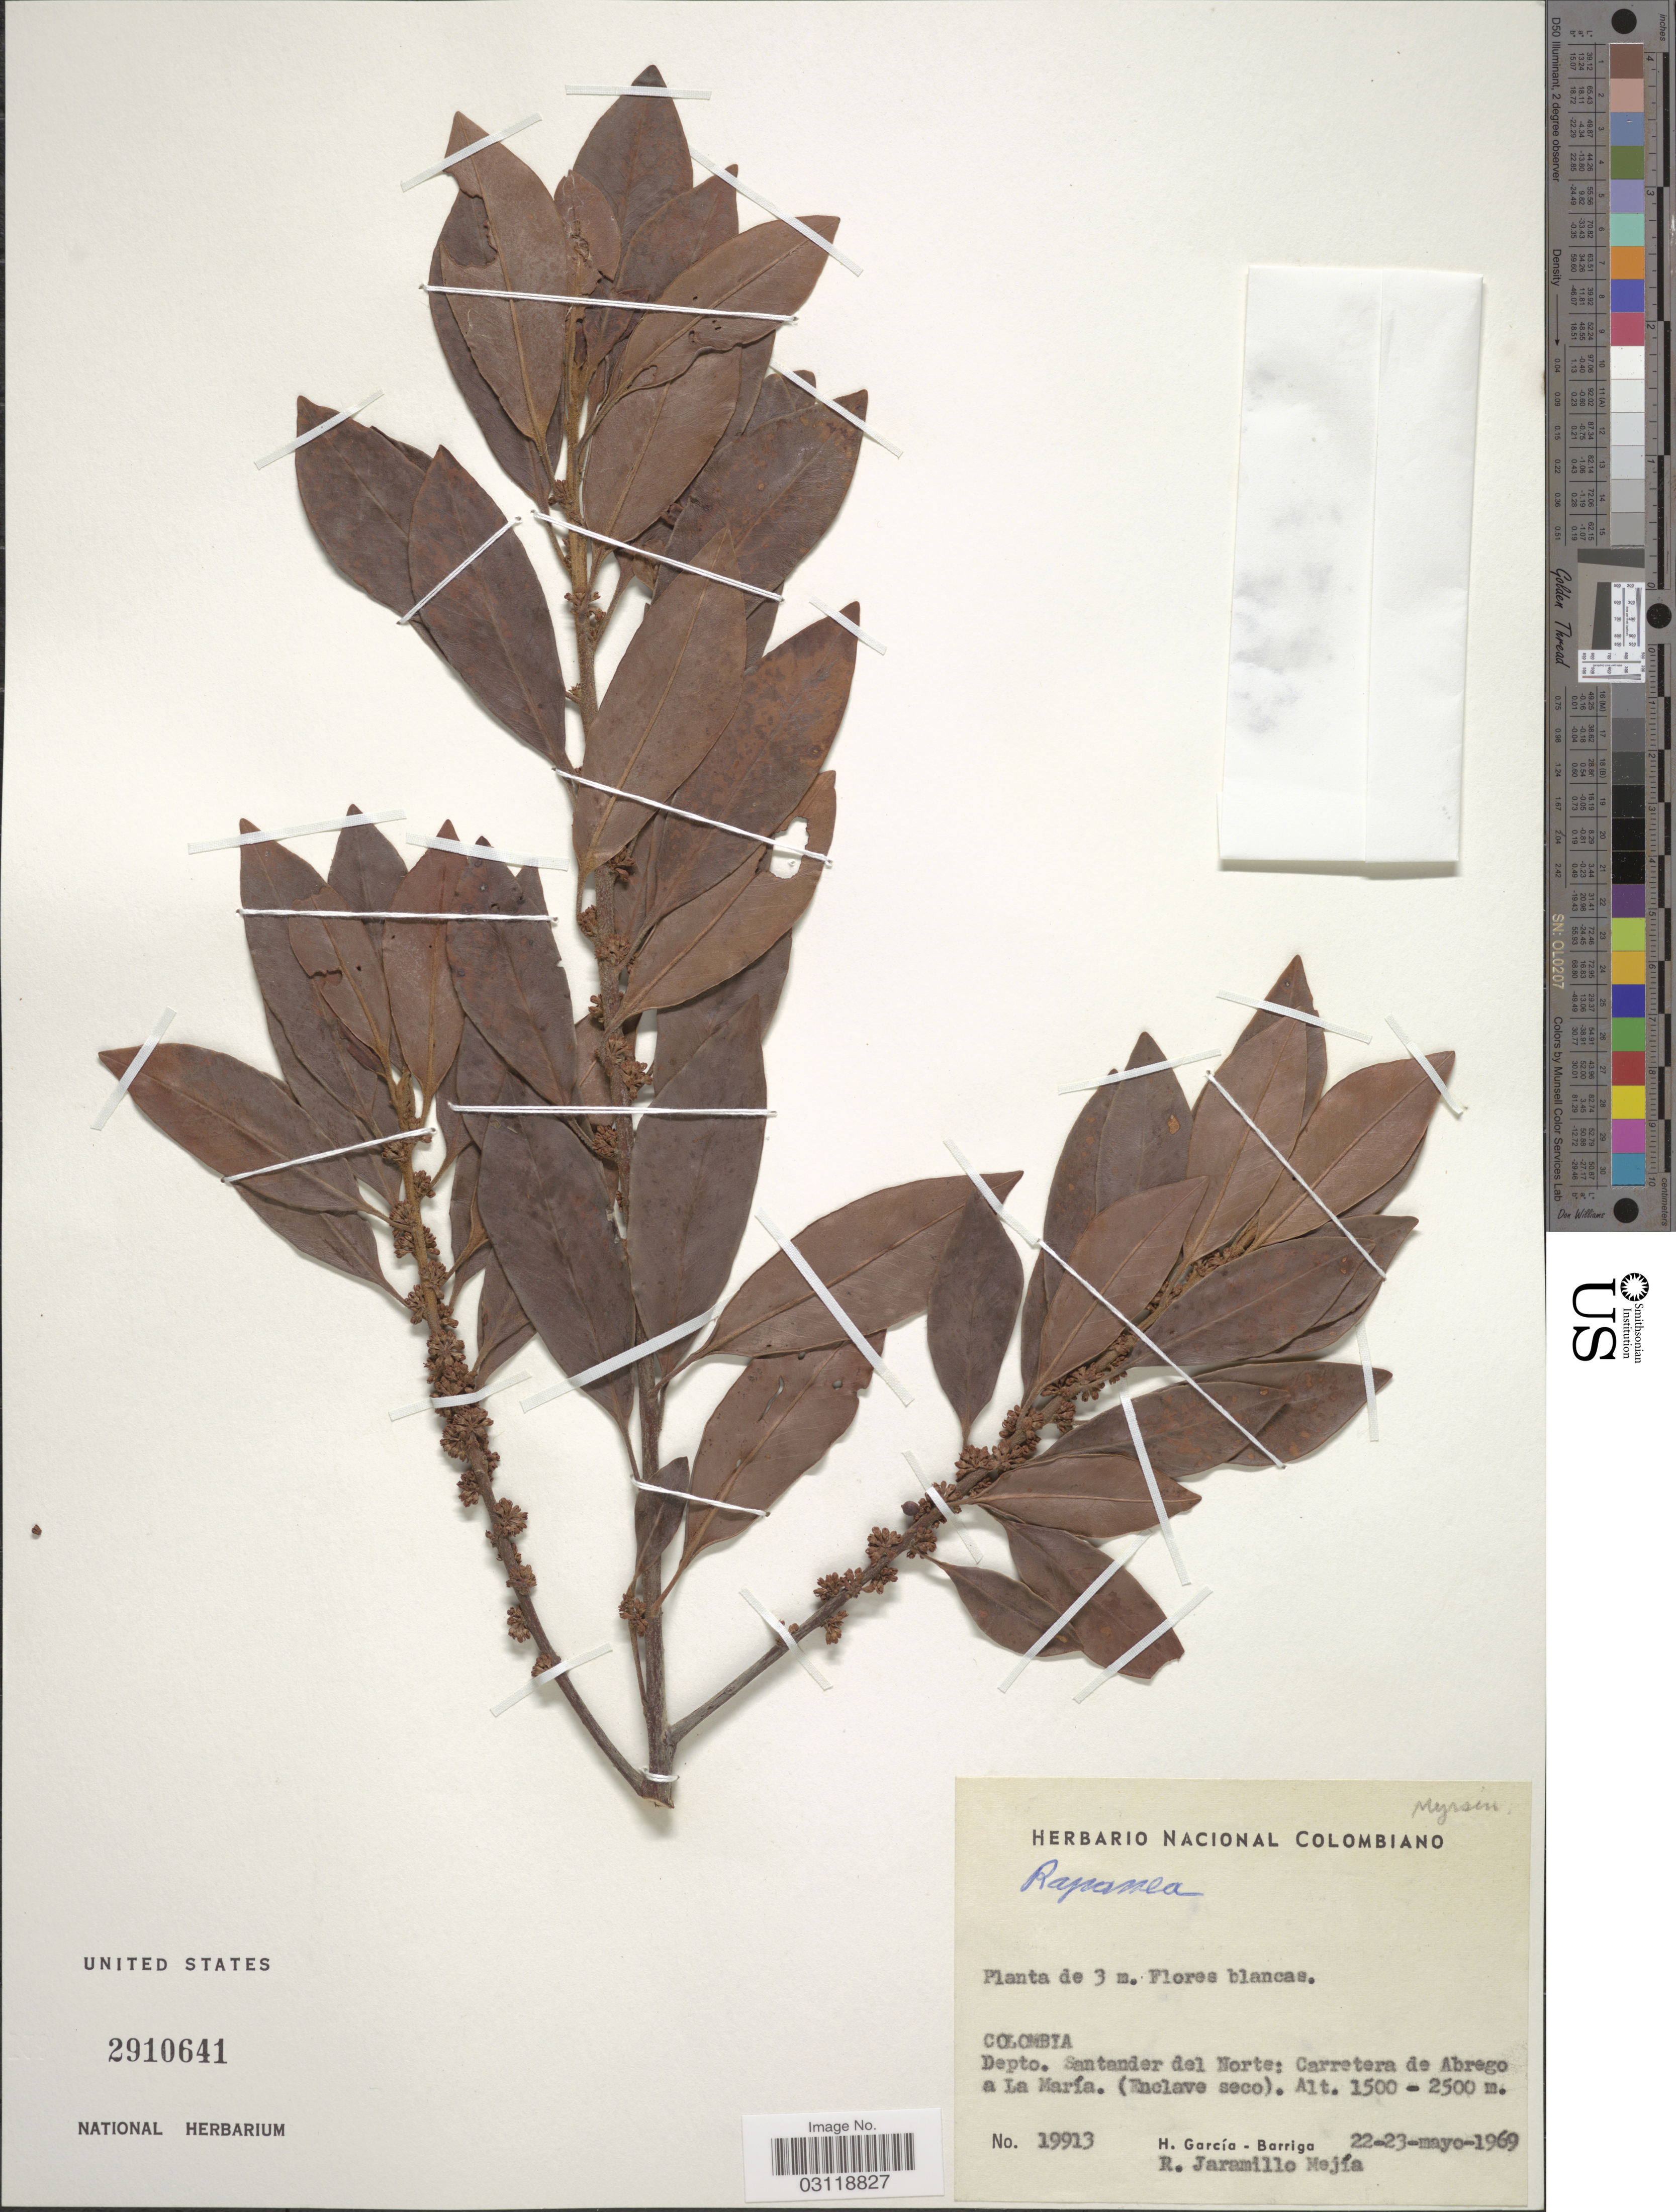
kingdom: Plantae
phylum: Tracheophyta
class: Magnoliopsida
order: Ericales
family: Primulaceae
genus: Rapanea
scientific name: Rapanea sp.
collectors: H. García Barriga & R. Jaramillo M.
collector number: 19913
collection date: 1969-05-22/1969-05-23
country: Colombia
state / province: Norte de Santander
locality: Depto. Santander del Norte: Carretera de Abrego a La María.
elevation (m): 1500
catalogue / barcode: US 2910641